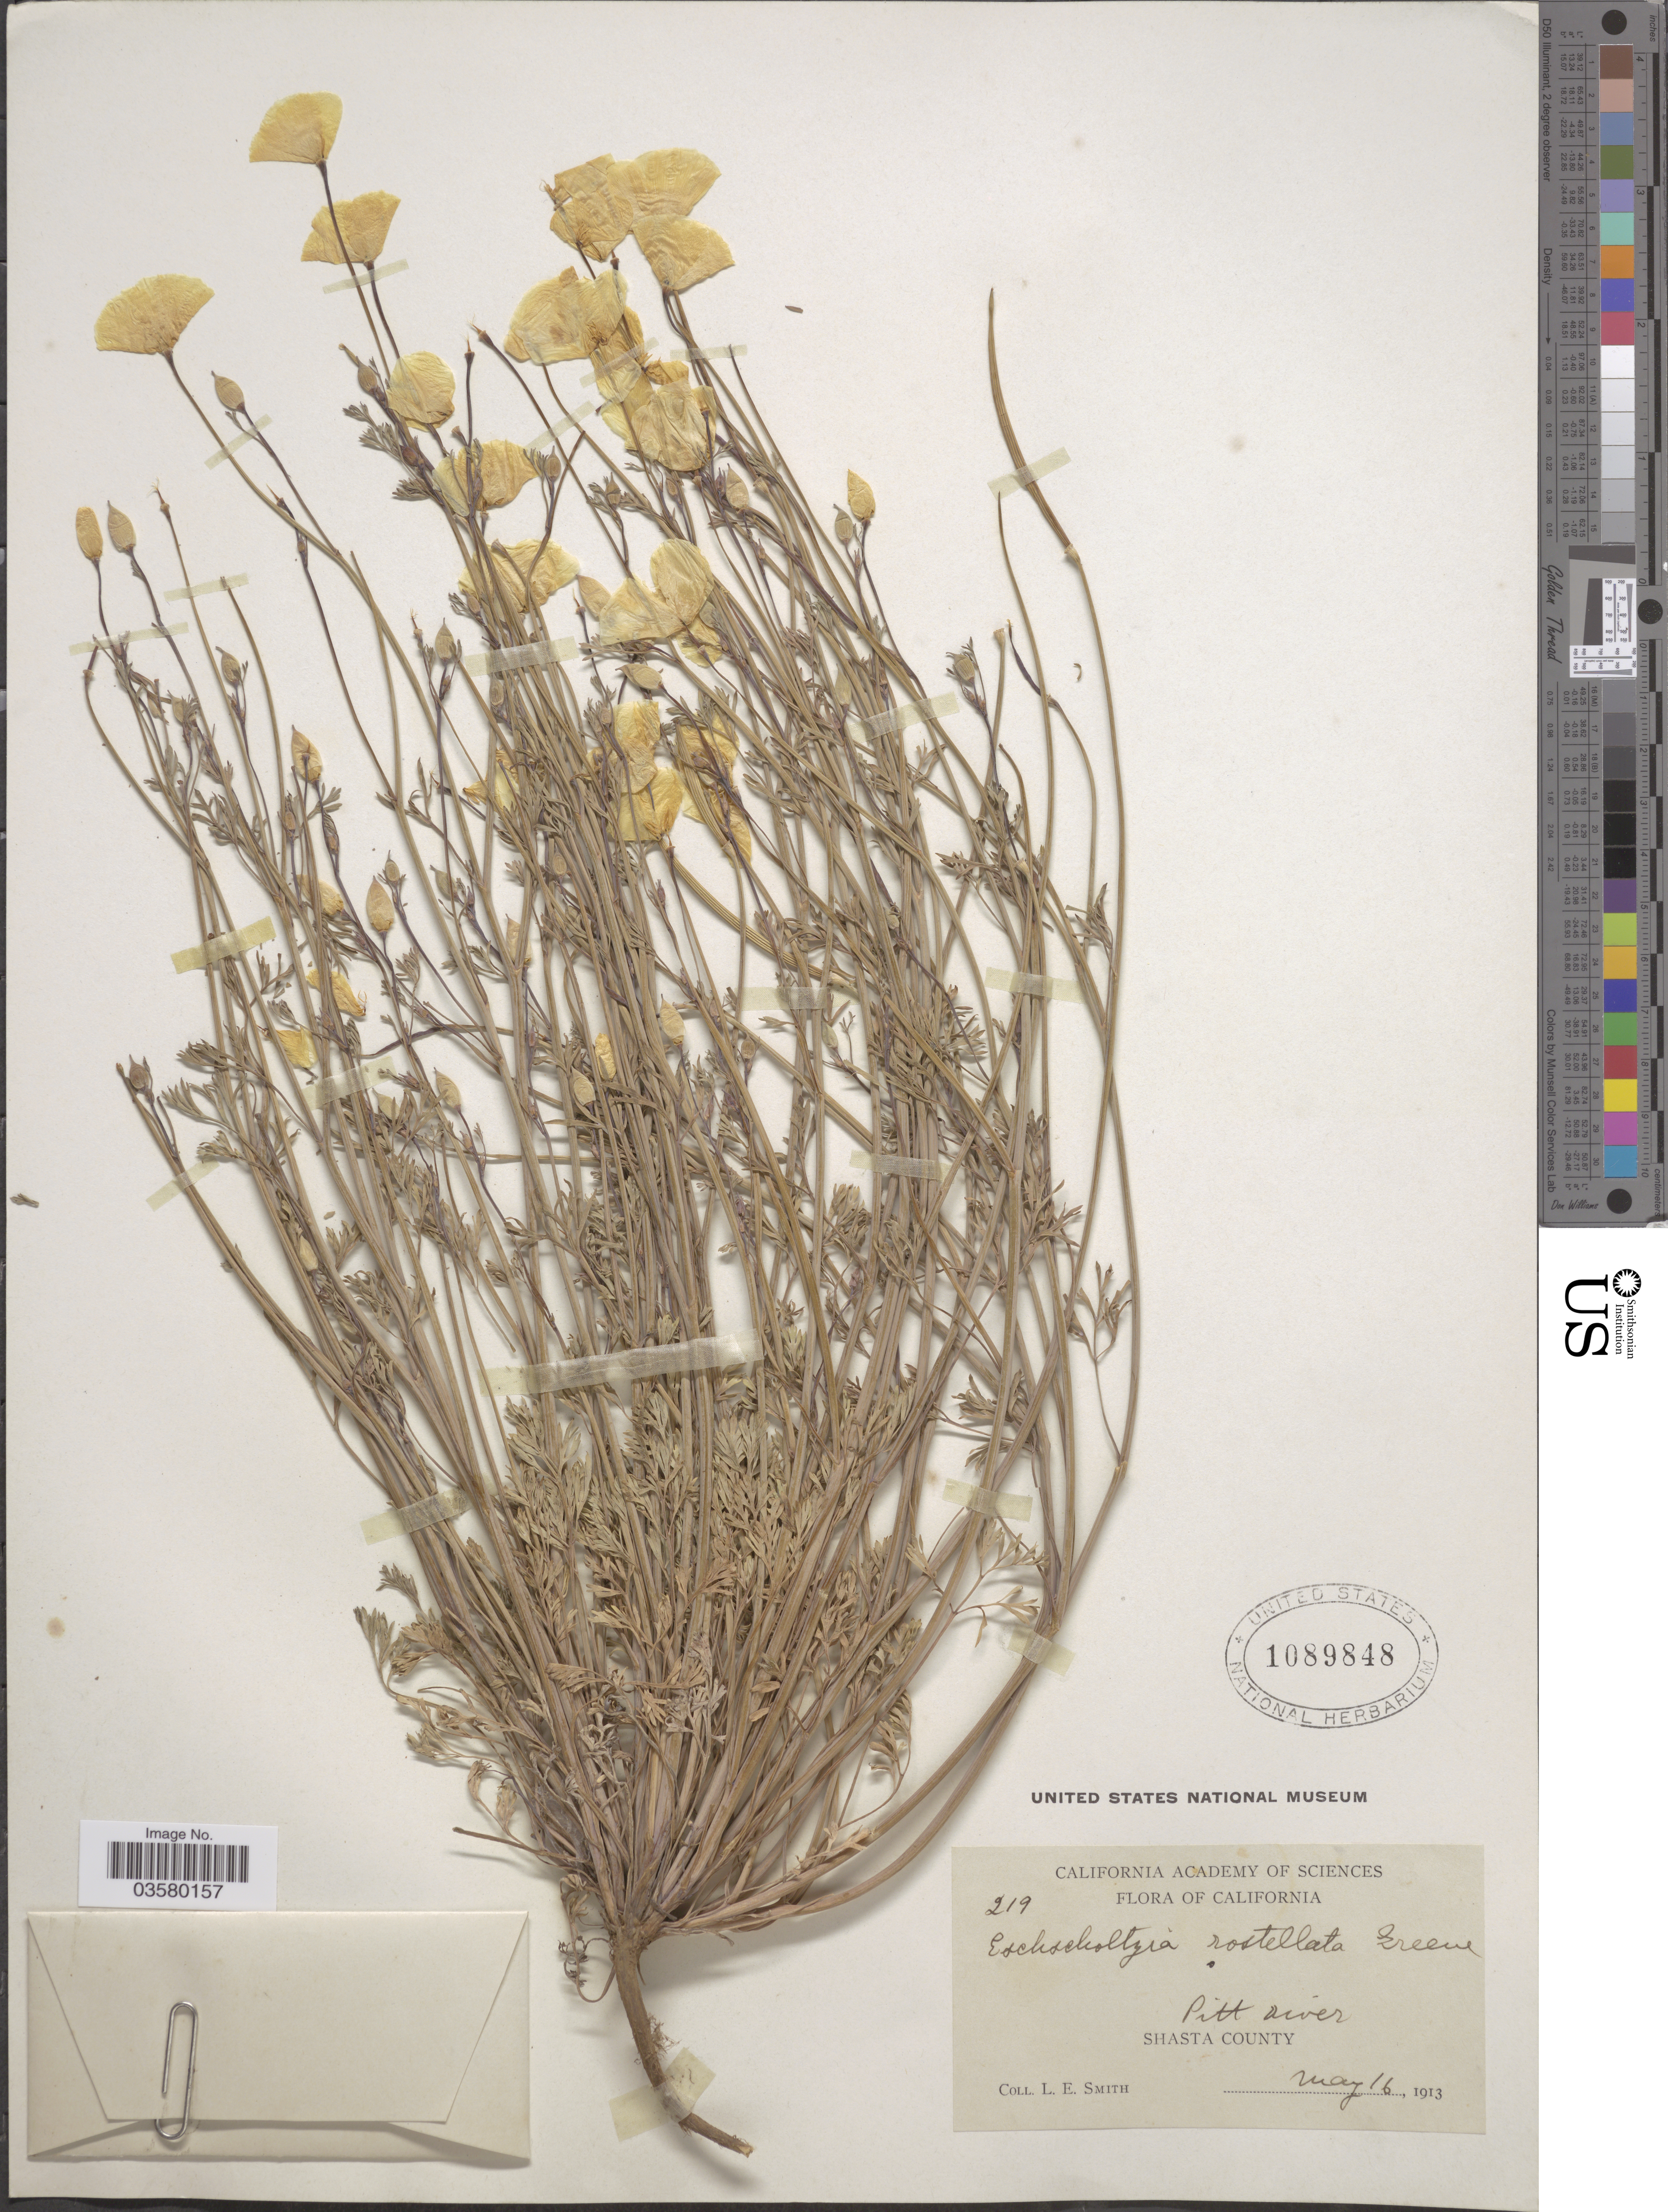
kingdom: Plantae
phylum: Tracheophyta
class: Magnoliopsida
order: Ranunculales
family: Papaveraceae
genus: Eschscholzia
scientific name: Eschscholzia caespitosa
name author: Benth.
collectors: L. E. Smith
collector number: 219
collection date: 1913-05-16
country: United States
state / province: California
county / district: Shasta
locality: Pitt river. Shasta County.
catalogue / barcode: US 1089848